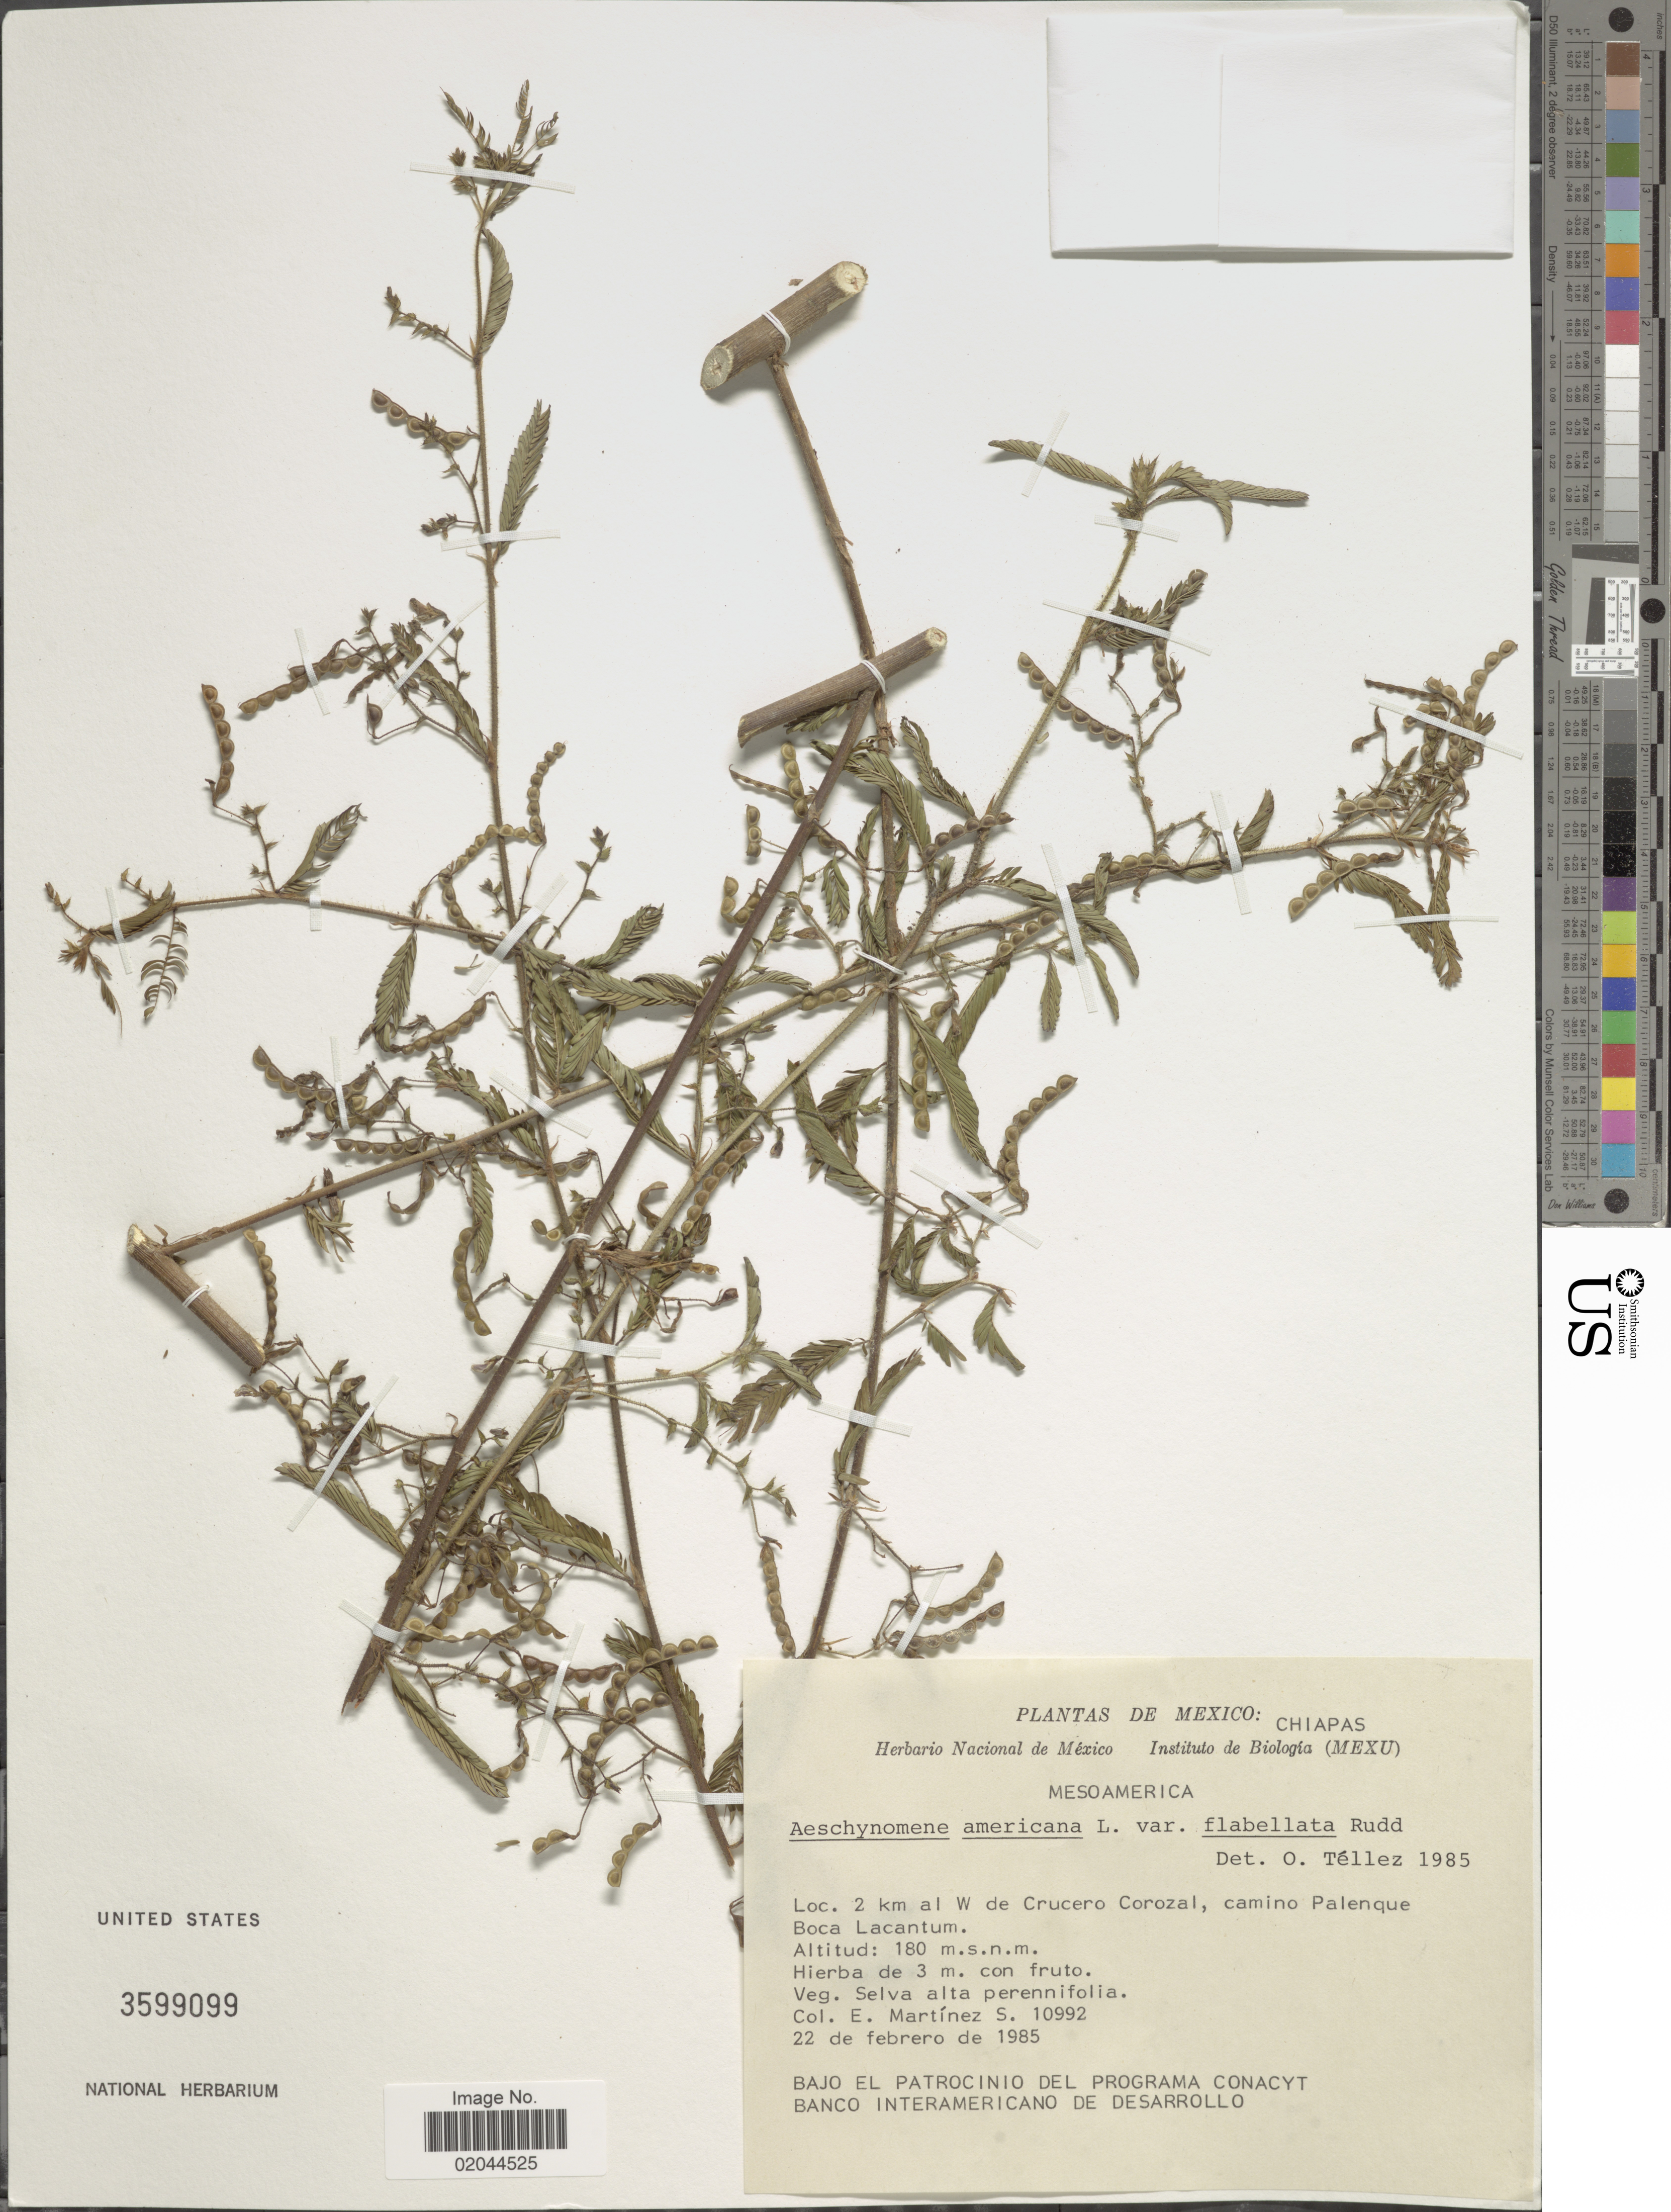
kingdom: Plantae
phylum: Tracheophyta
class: Magnoliopsida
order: Fabales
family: Fabaceae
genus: Aeschynomene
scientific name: Aeschynomene americana var. americana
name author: L.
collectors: E. M. Martínez S.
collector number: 10992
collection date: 1985-02-22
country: Mexico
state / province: Chiapas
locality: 2 km al W de Crucero Corozal, camino Palenque Boca Lacantum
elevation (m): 180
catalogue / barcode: US 3599099